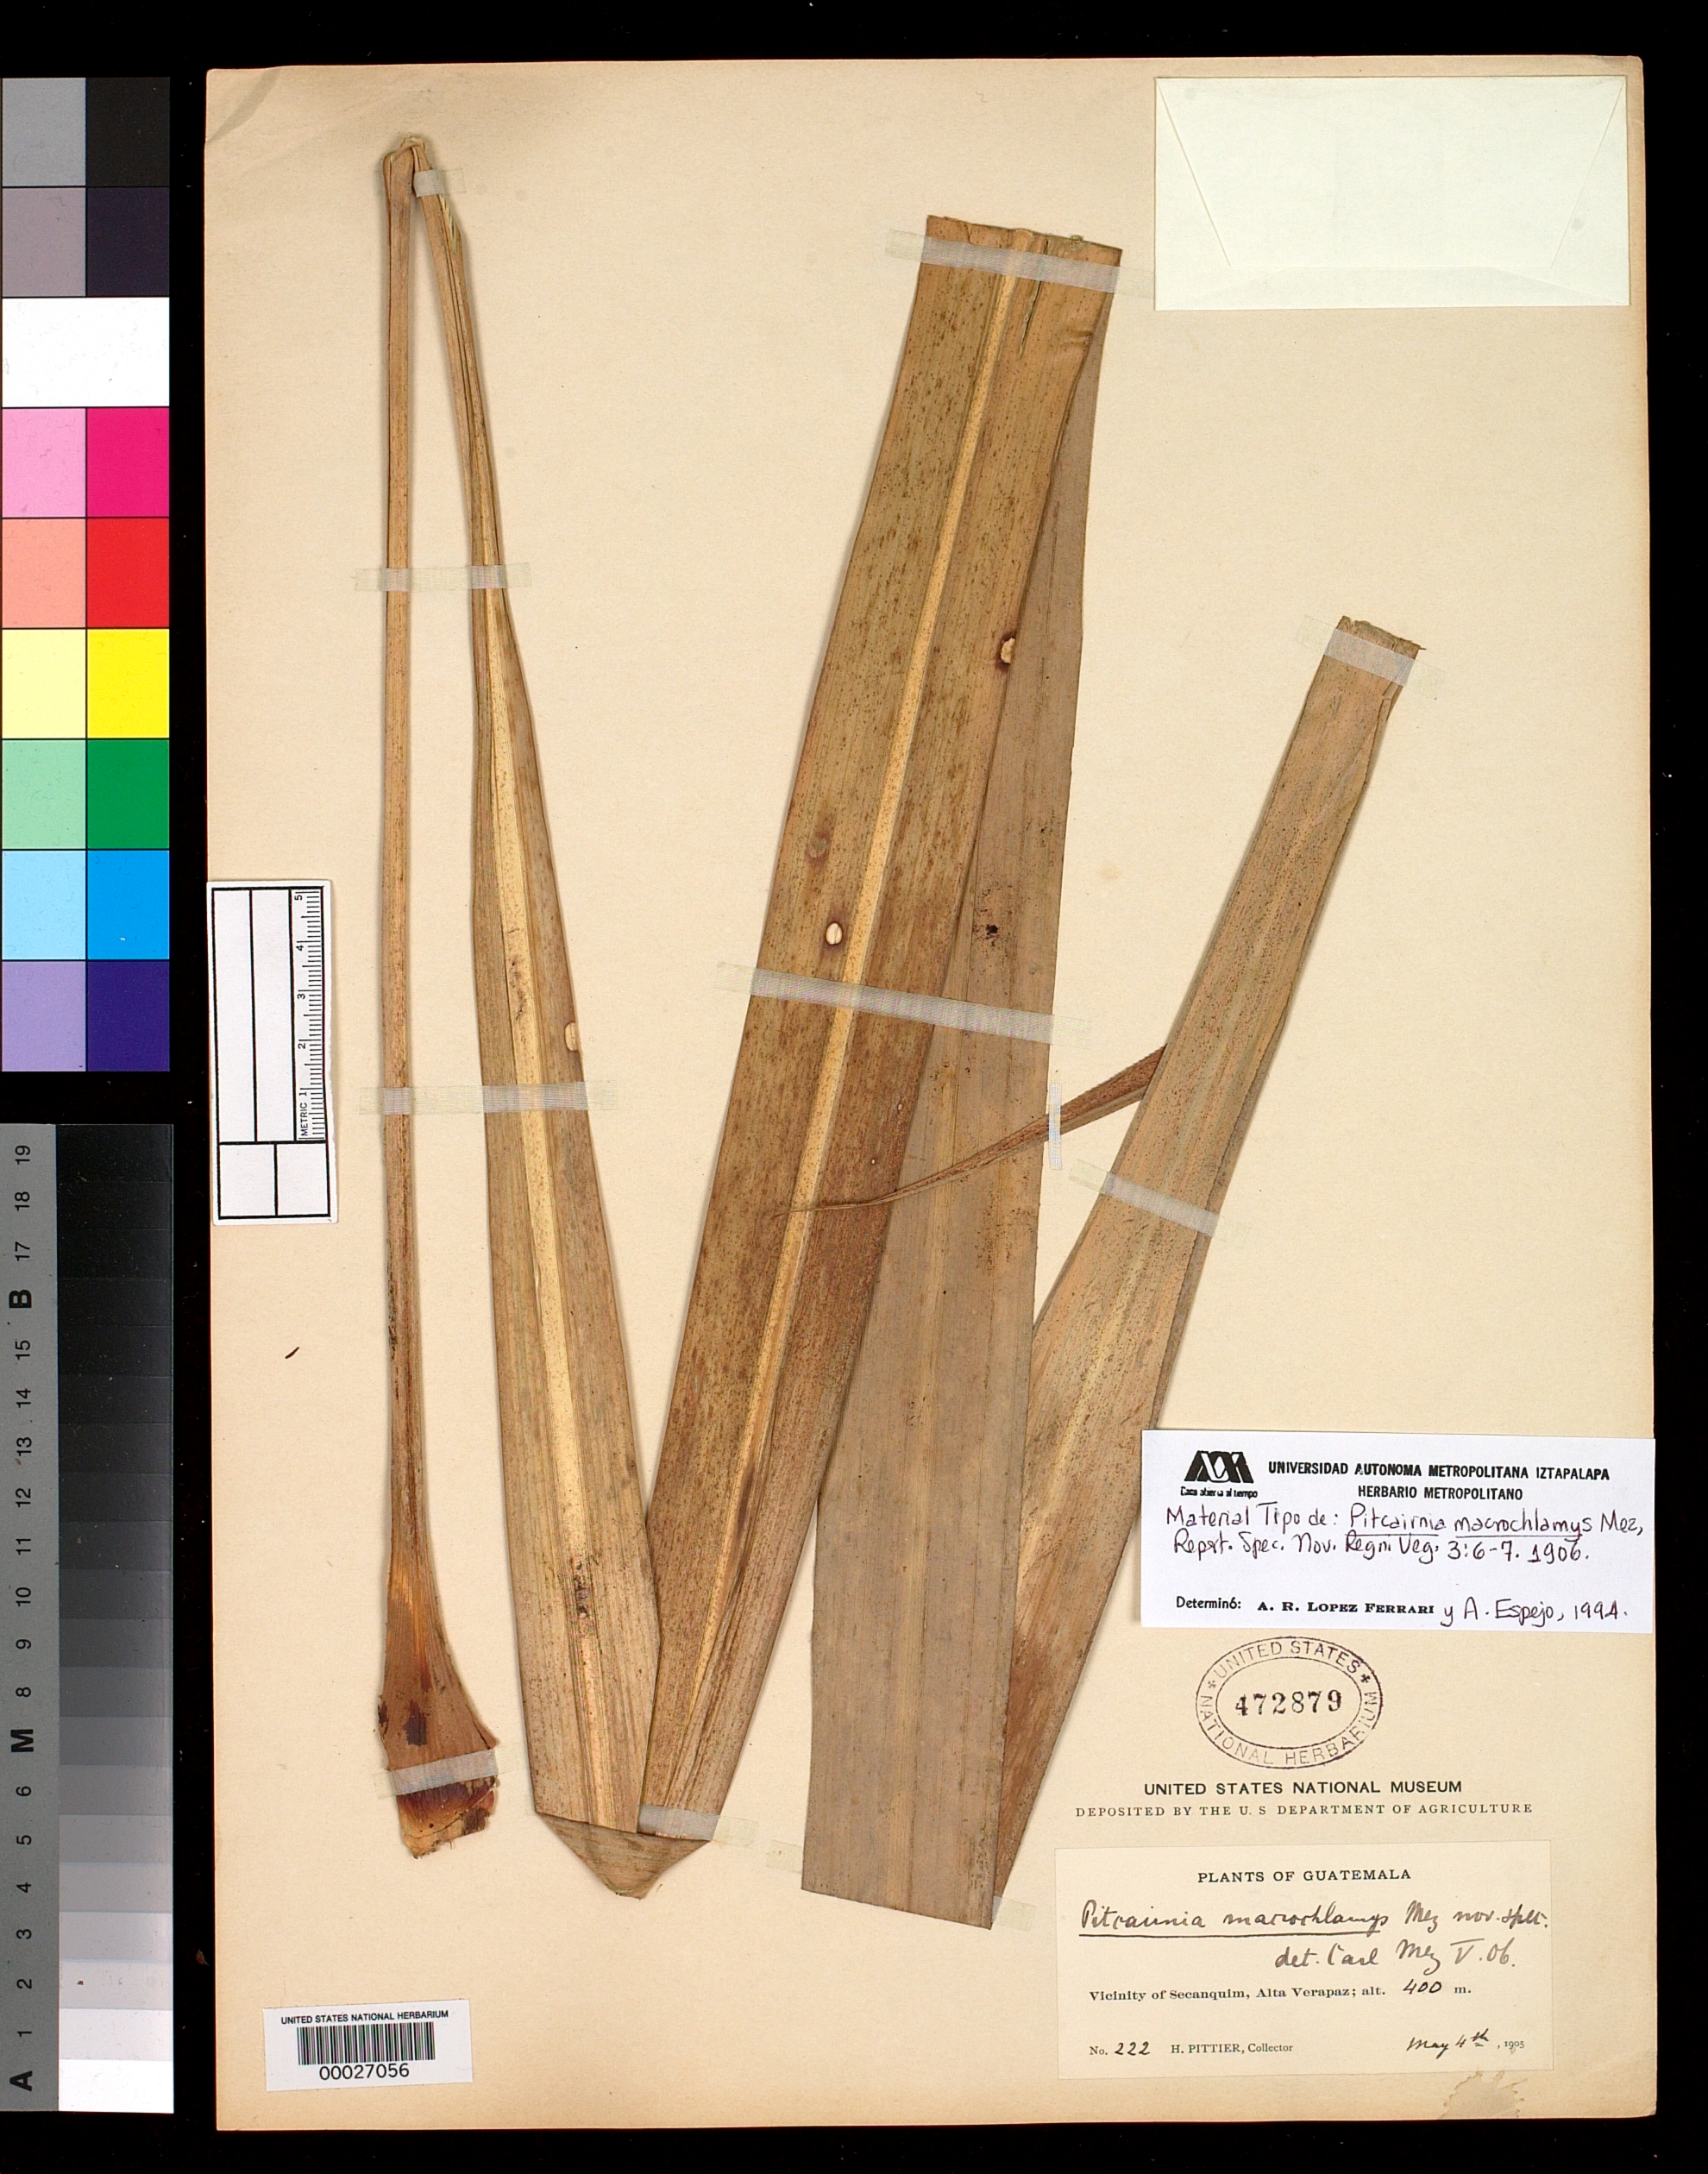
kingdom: Plantae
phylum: Tracheophyta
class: Liliopsida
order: Poales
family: Bromeliaceae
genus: Pitcairnia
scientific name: Pitcairnia macrochlamys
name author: Mez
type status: Holotype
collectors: H. F. Pittier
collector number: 222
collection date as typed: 04 May 1905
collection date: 1905-05-04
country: Guatemala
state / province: Alta Verapaz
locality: Near Secanquim.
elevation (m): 400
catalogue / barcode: US 472879